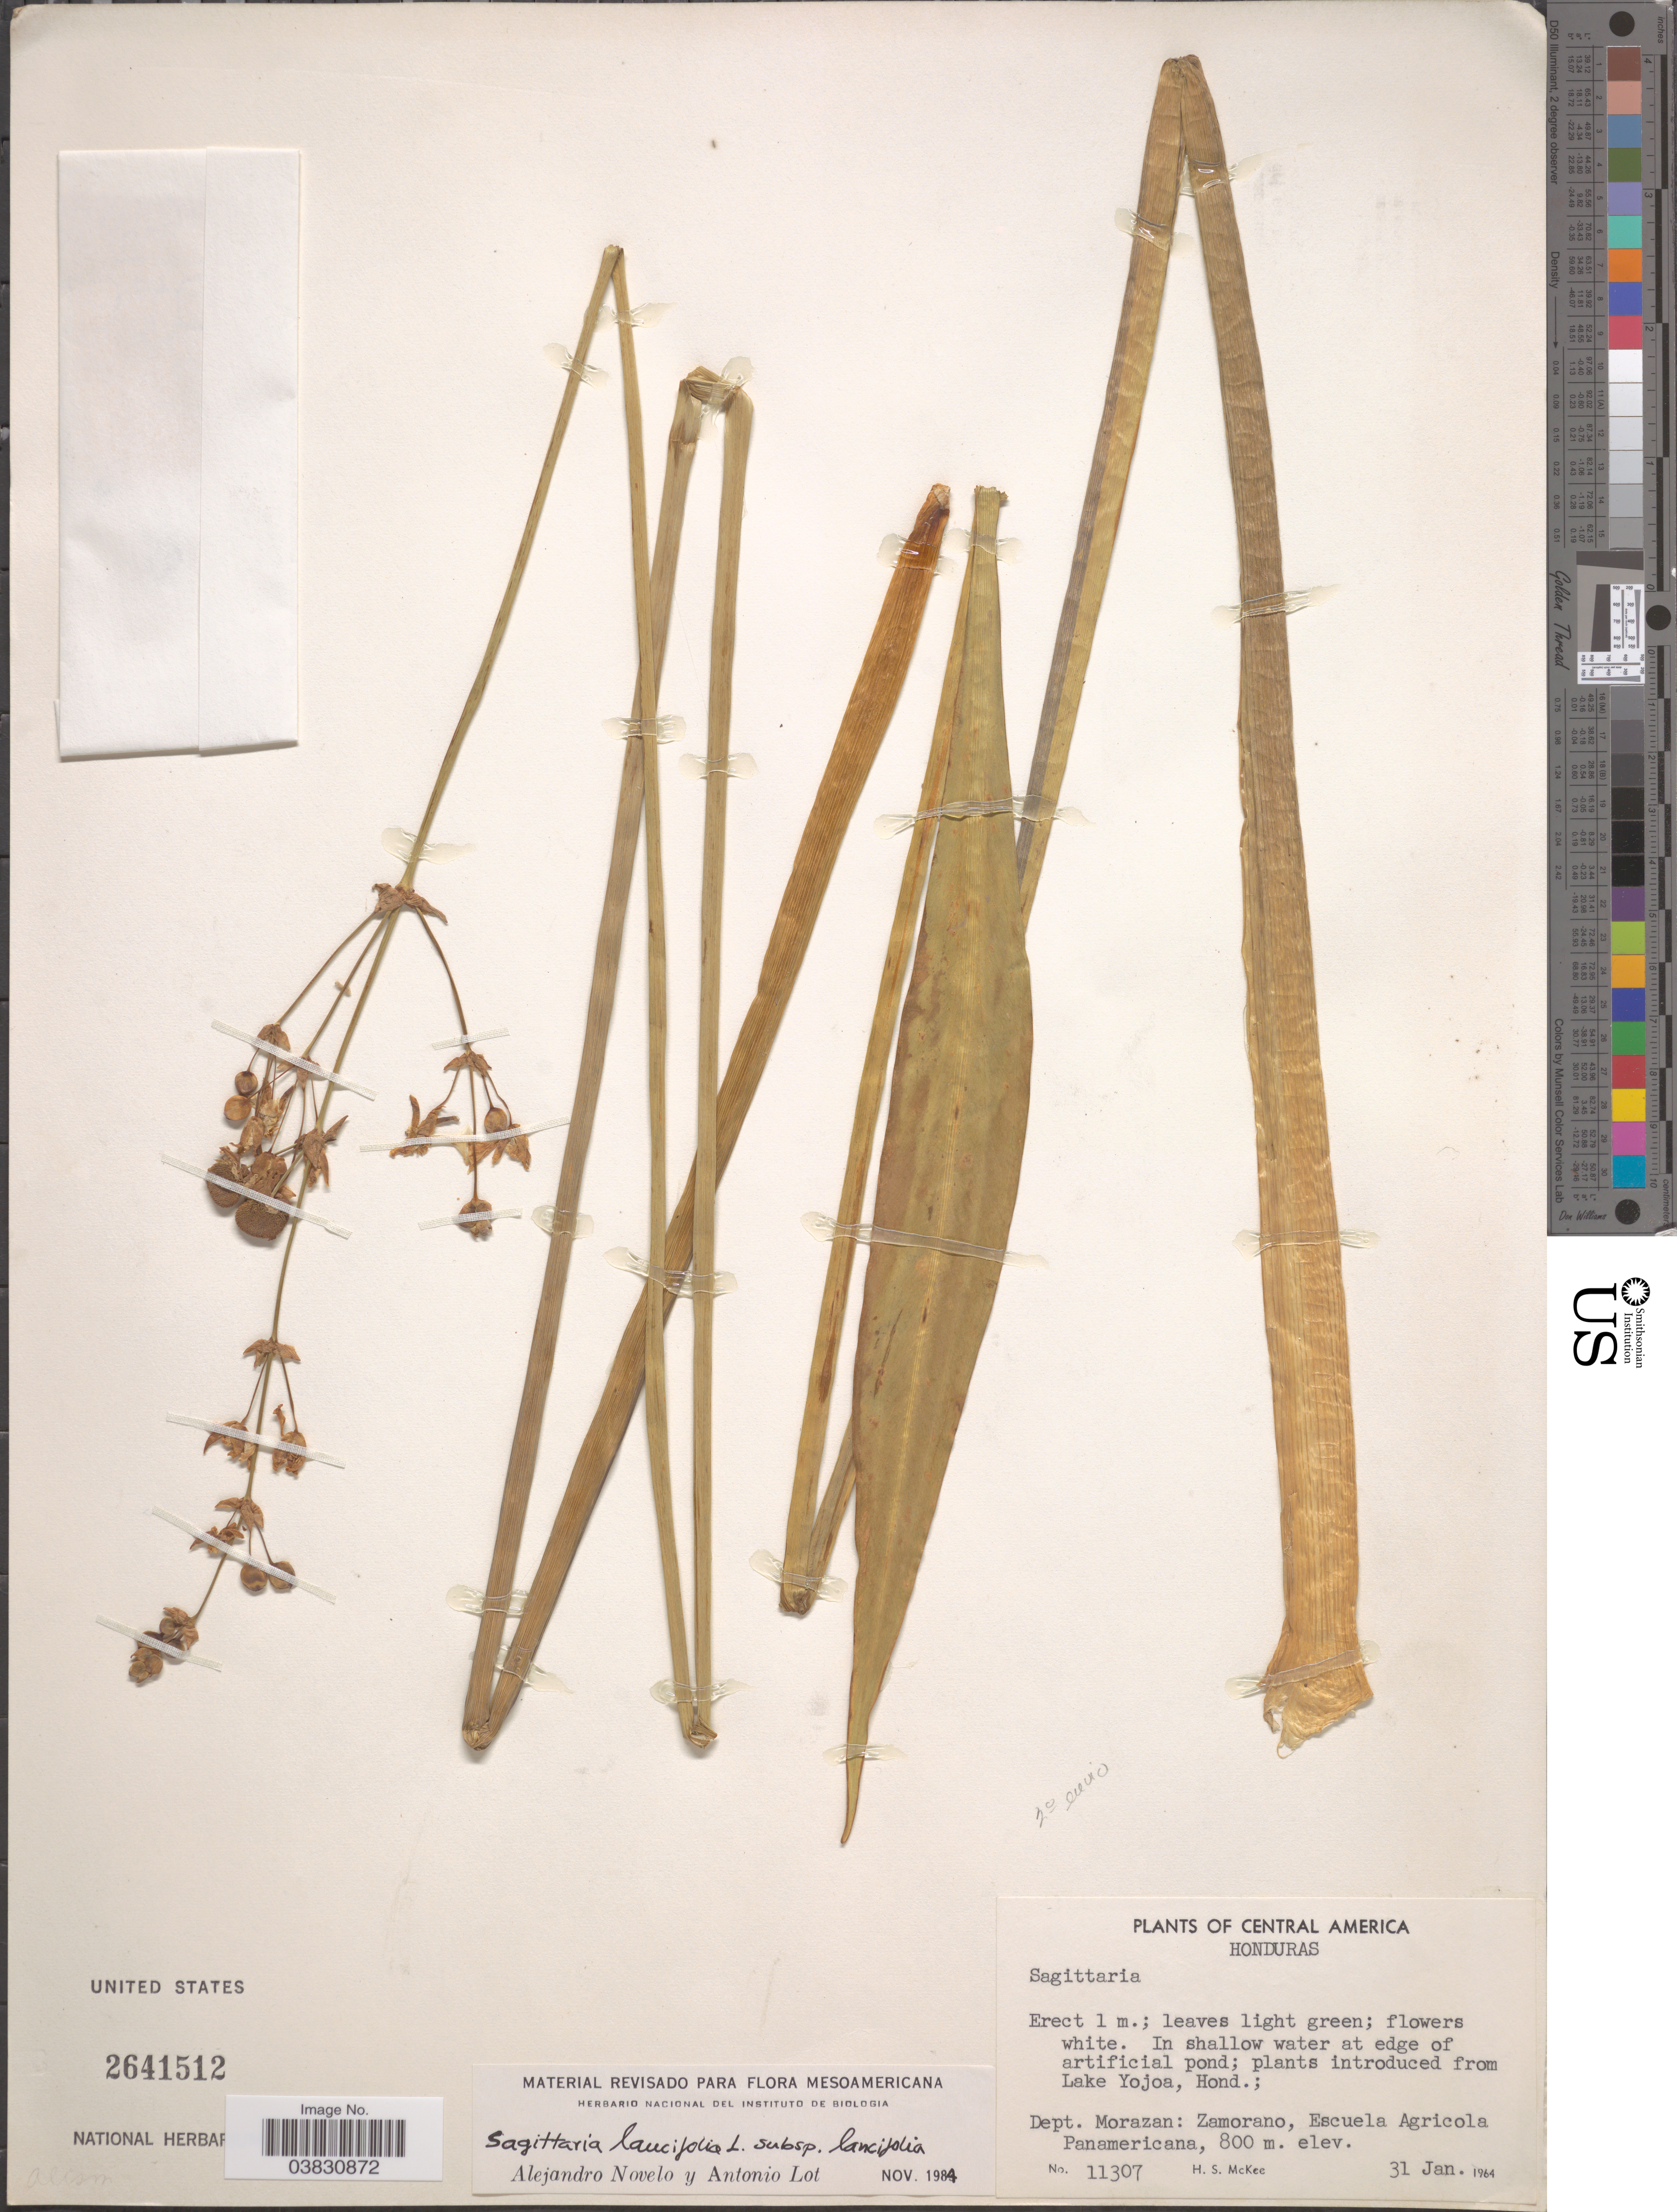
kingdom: Plantae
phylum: Tracheophyta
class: Liliopsida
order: Alismatales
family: Alismataceae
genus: Sagittaria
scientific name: Sagittaria lancifolia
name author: L.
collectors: H. S. McKee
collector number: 11307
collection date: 1964-01-31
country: Honduras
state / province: Fco. Morazán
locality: From Lake Yojoa. Dept. Morazan: Zamorano, Escuela Agricola Panamericana.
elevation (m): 800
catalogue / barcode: US 2641512